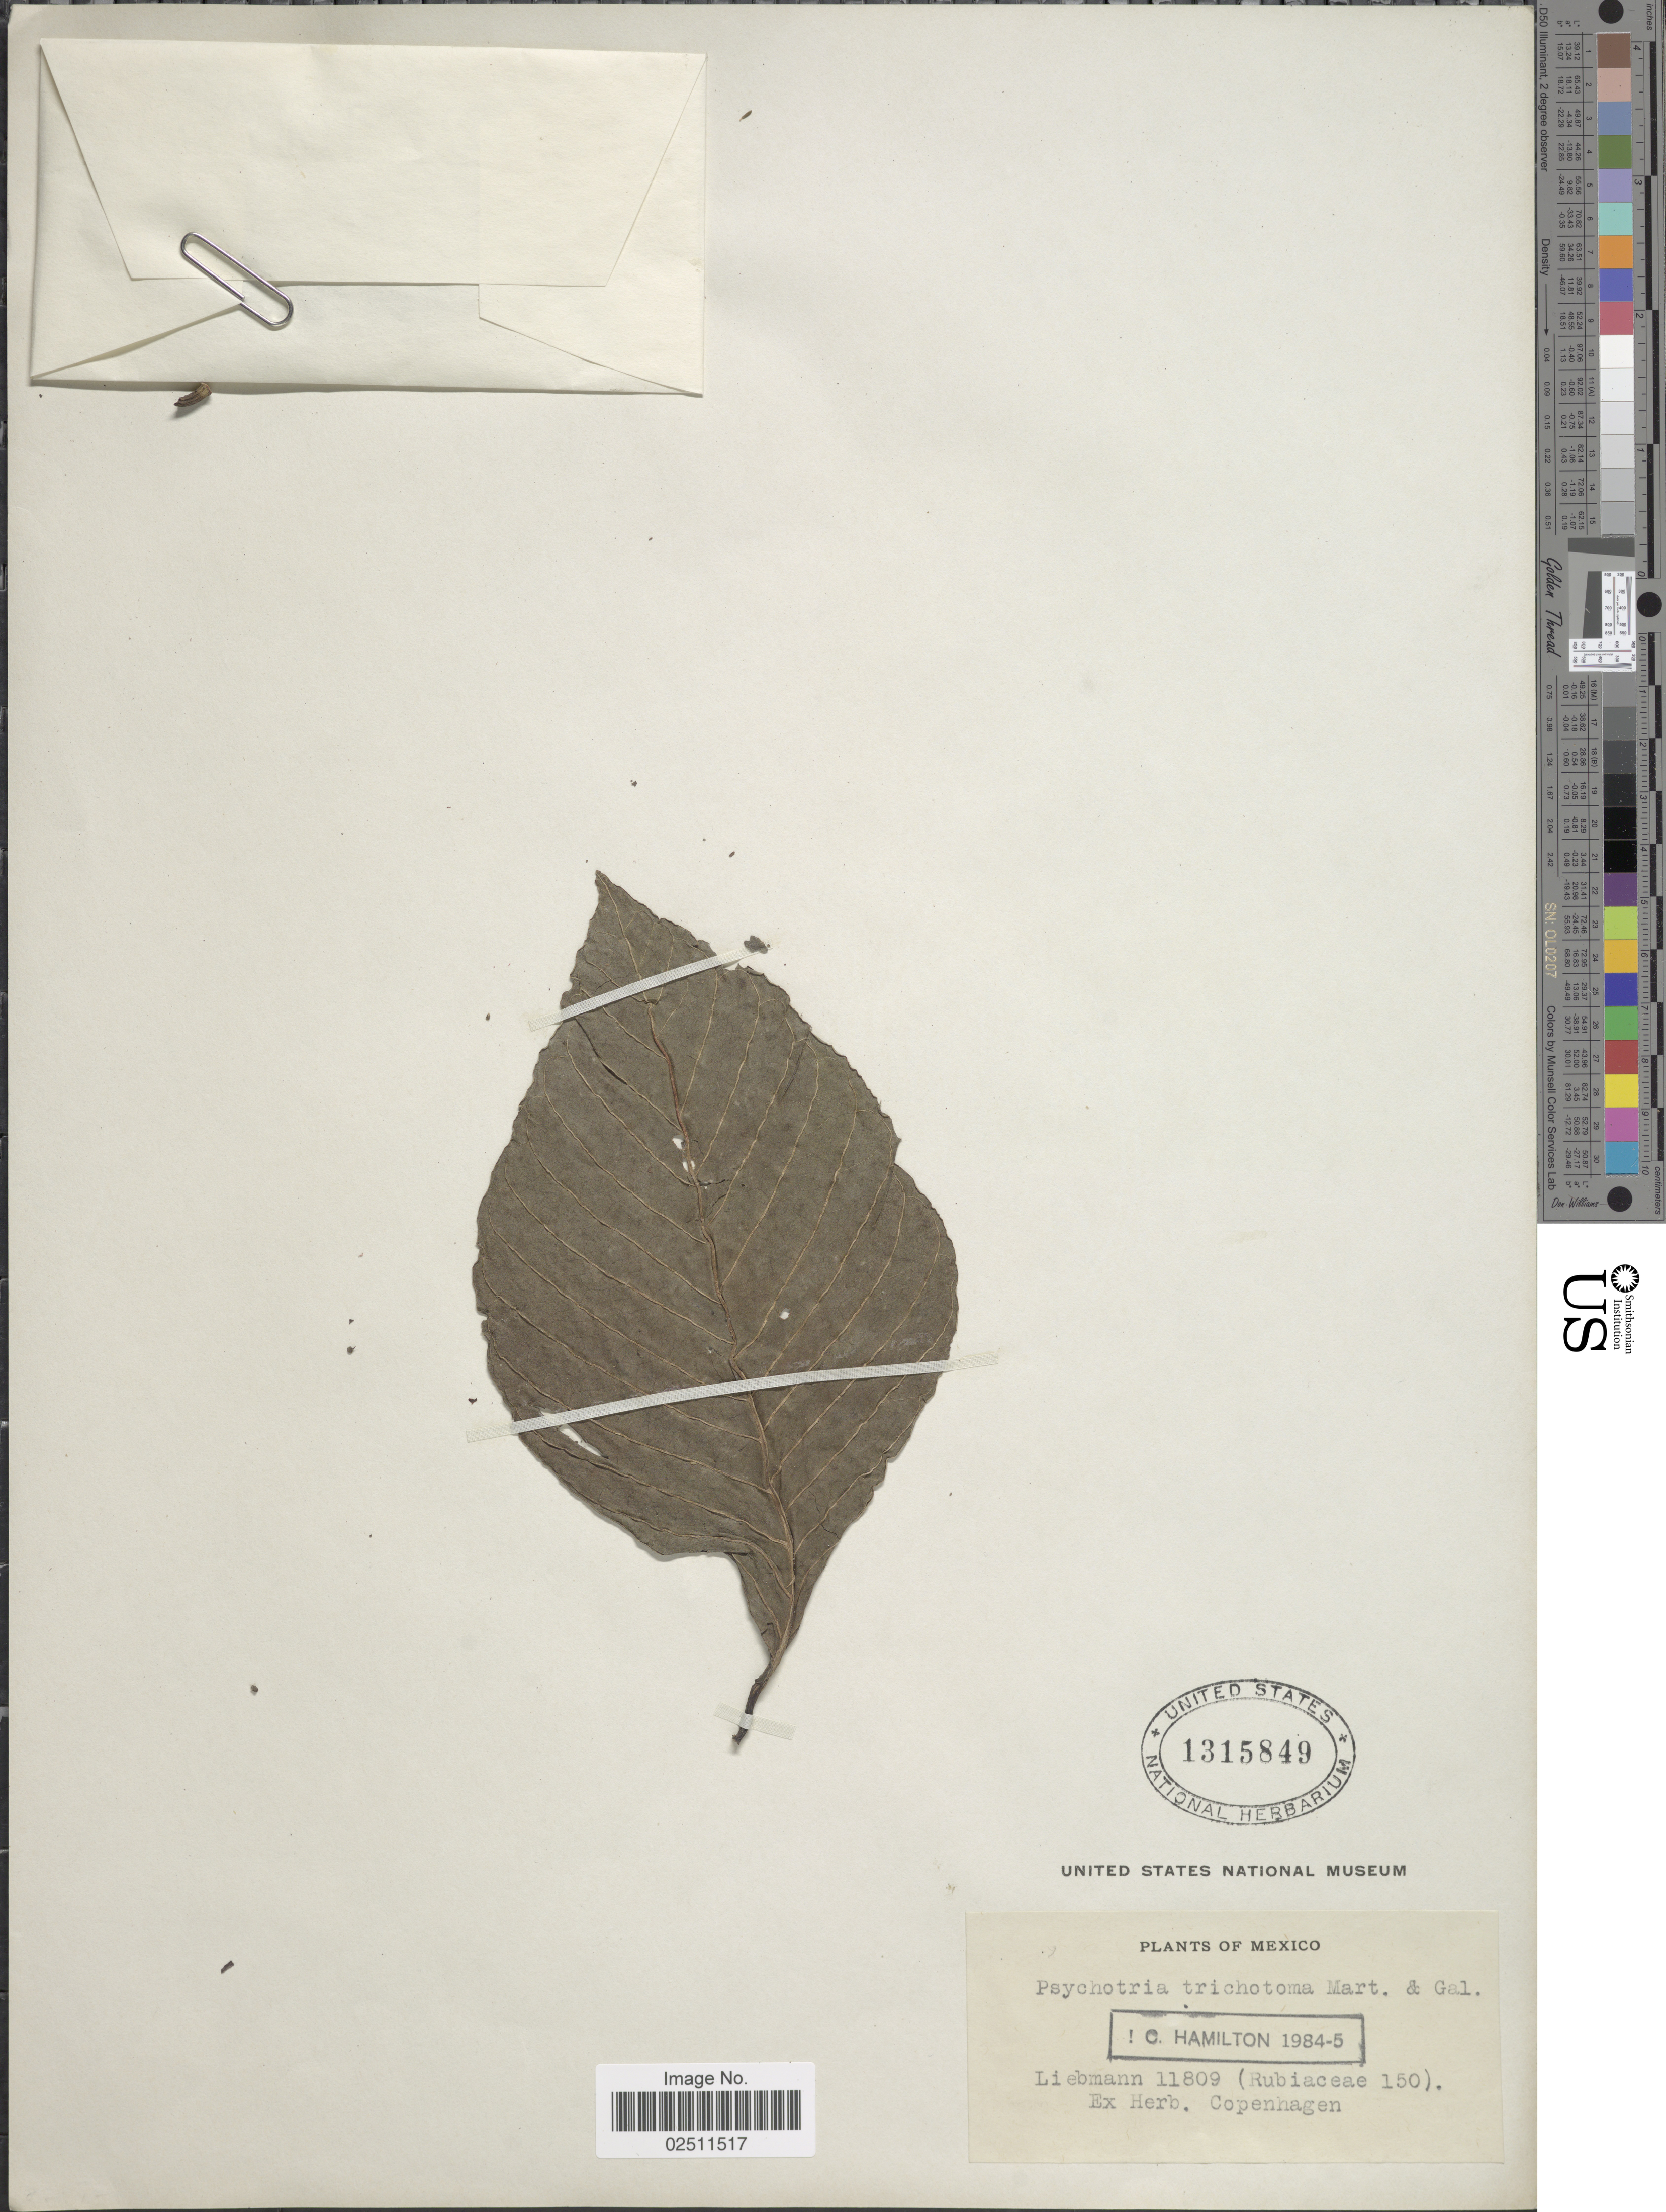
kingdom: Plantae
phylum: Tracheophyta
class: Magnoliopsida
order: Gentianales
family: Rubiaceae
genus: Psychotria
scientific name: Psychotria trichotoma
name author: M. Martens & Galeotti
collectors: Liebmann, --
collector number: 11809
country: Mexico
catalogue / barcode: US 1315849